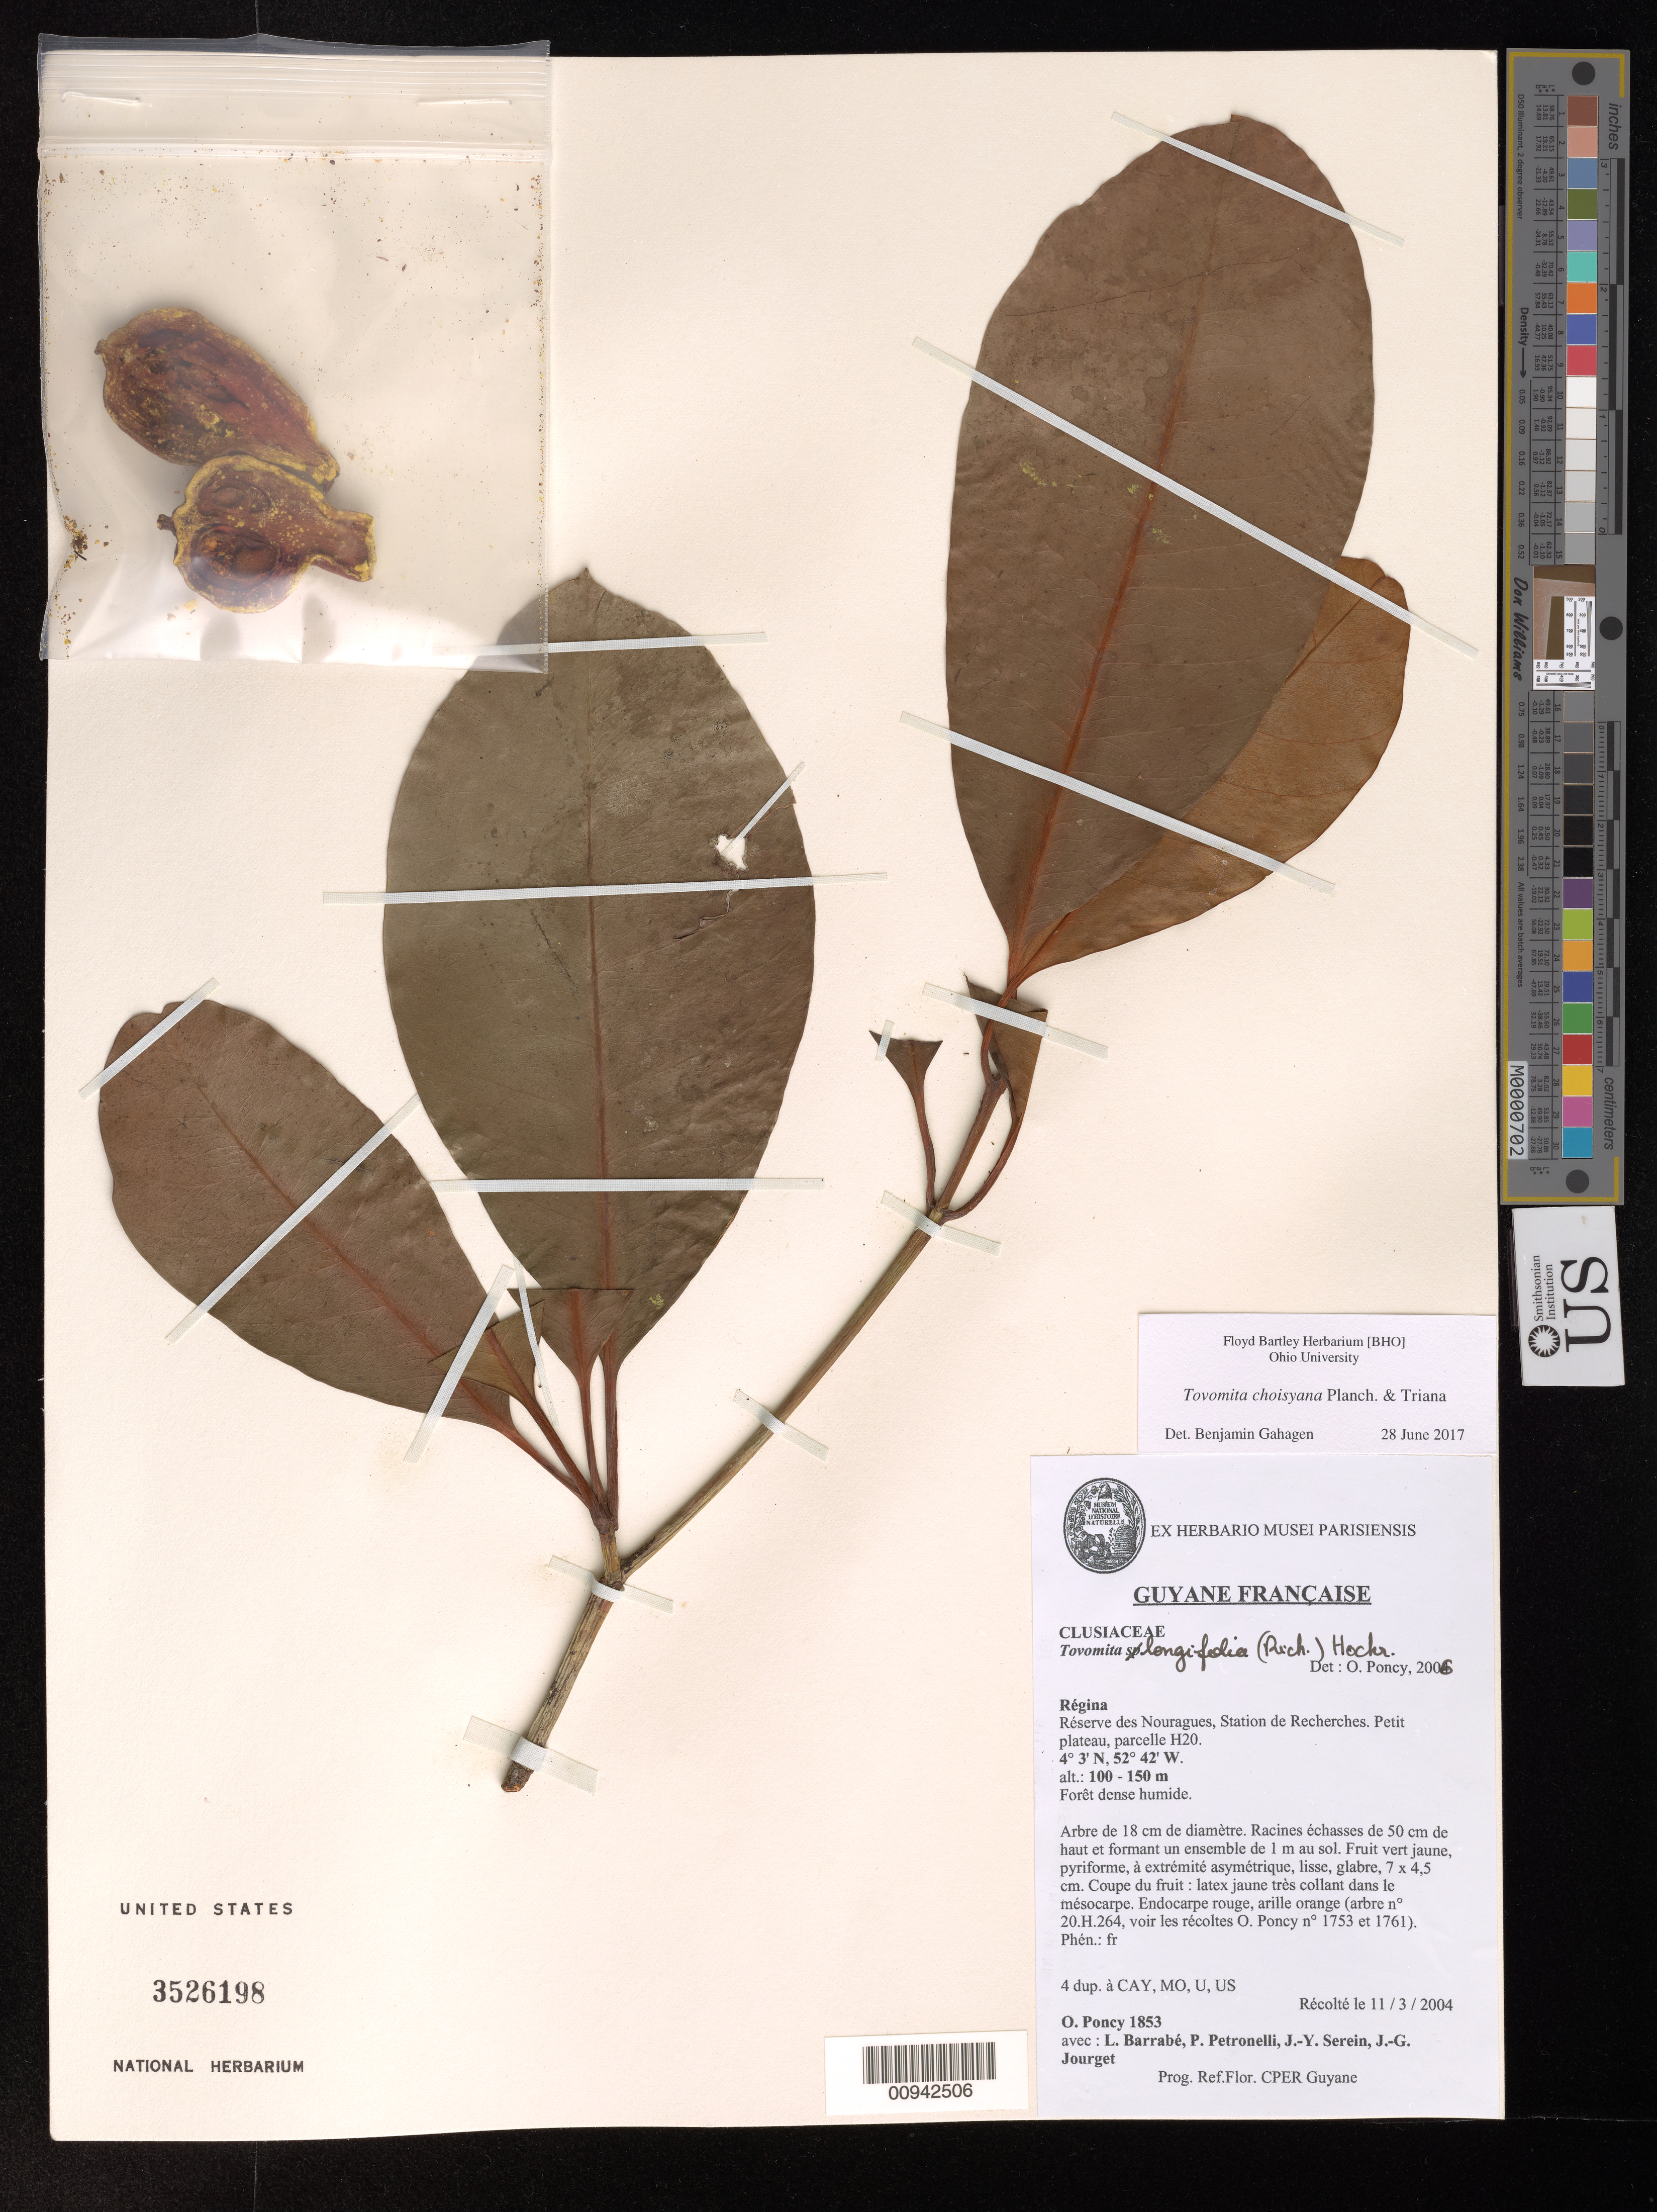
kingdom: Plantae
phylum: Tracheophyta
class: Magnoliopsida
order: Malpighiales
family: Clusiaceae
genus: Tovomita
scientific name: Tovomita choisyana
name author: Planch. & Triana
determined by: Gahagen, Benjamin, (BHO), Ohio University (UNITED STATES)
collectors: O. Poncy, L. Barrabé, P. Petronelli, J. Serein & J. Jourget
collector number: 1853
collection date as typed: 11-Mar-04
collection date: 2004-03-11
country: French Guiana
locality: Régina, Réserve des Nouragues, Station de Recherches. Petit plateau, parcelle H20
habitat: Forêt dense humide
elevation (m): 100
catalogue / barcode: US 3526198